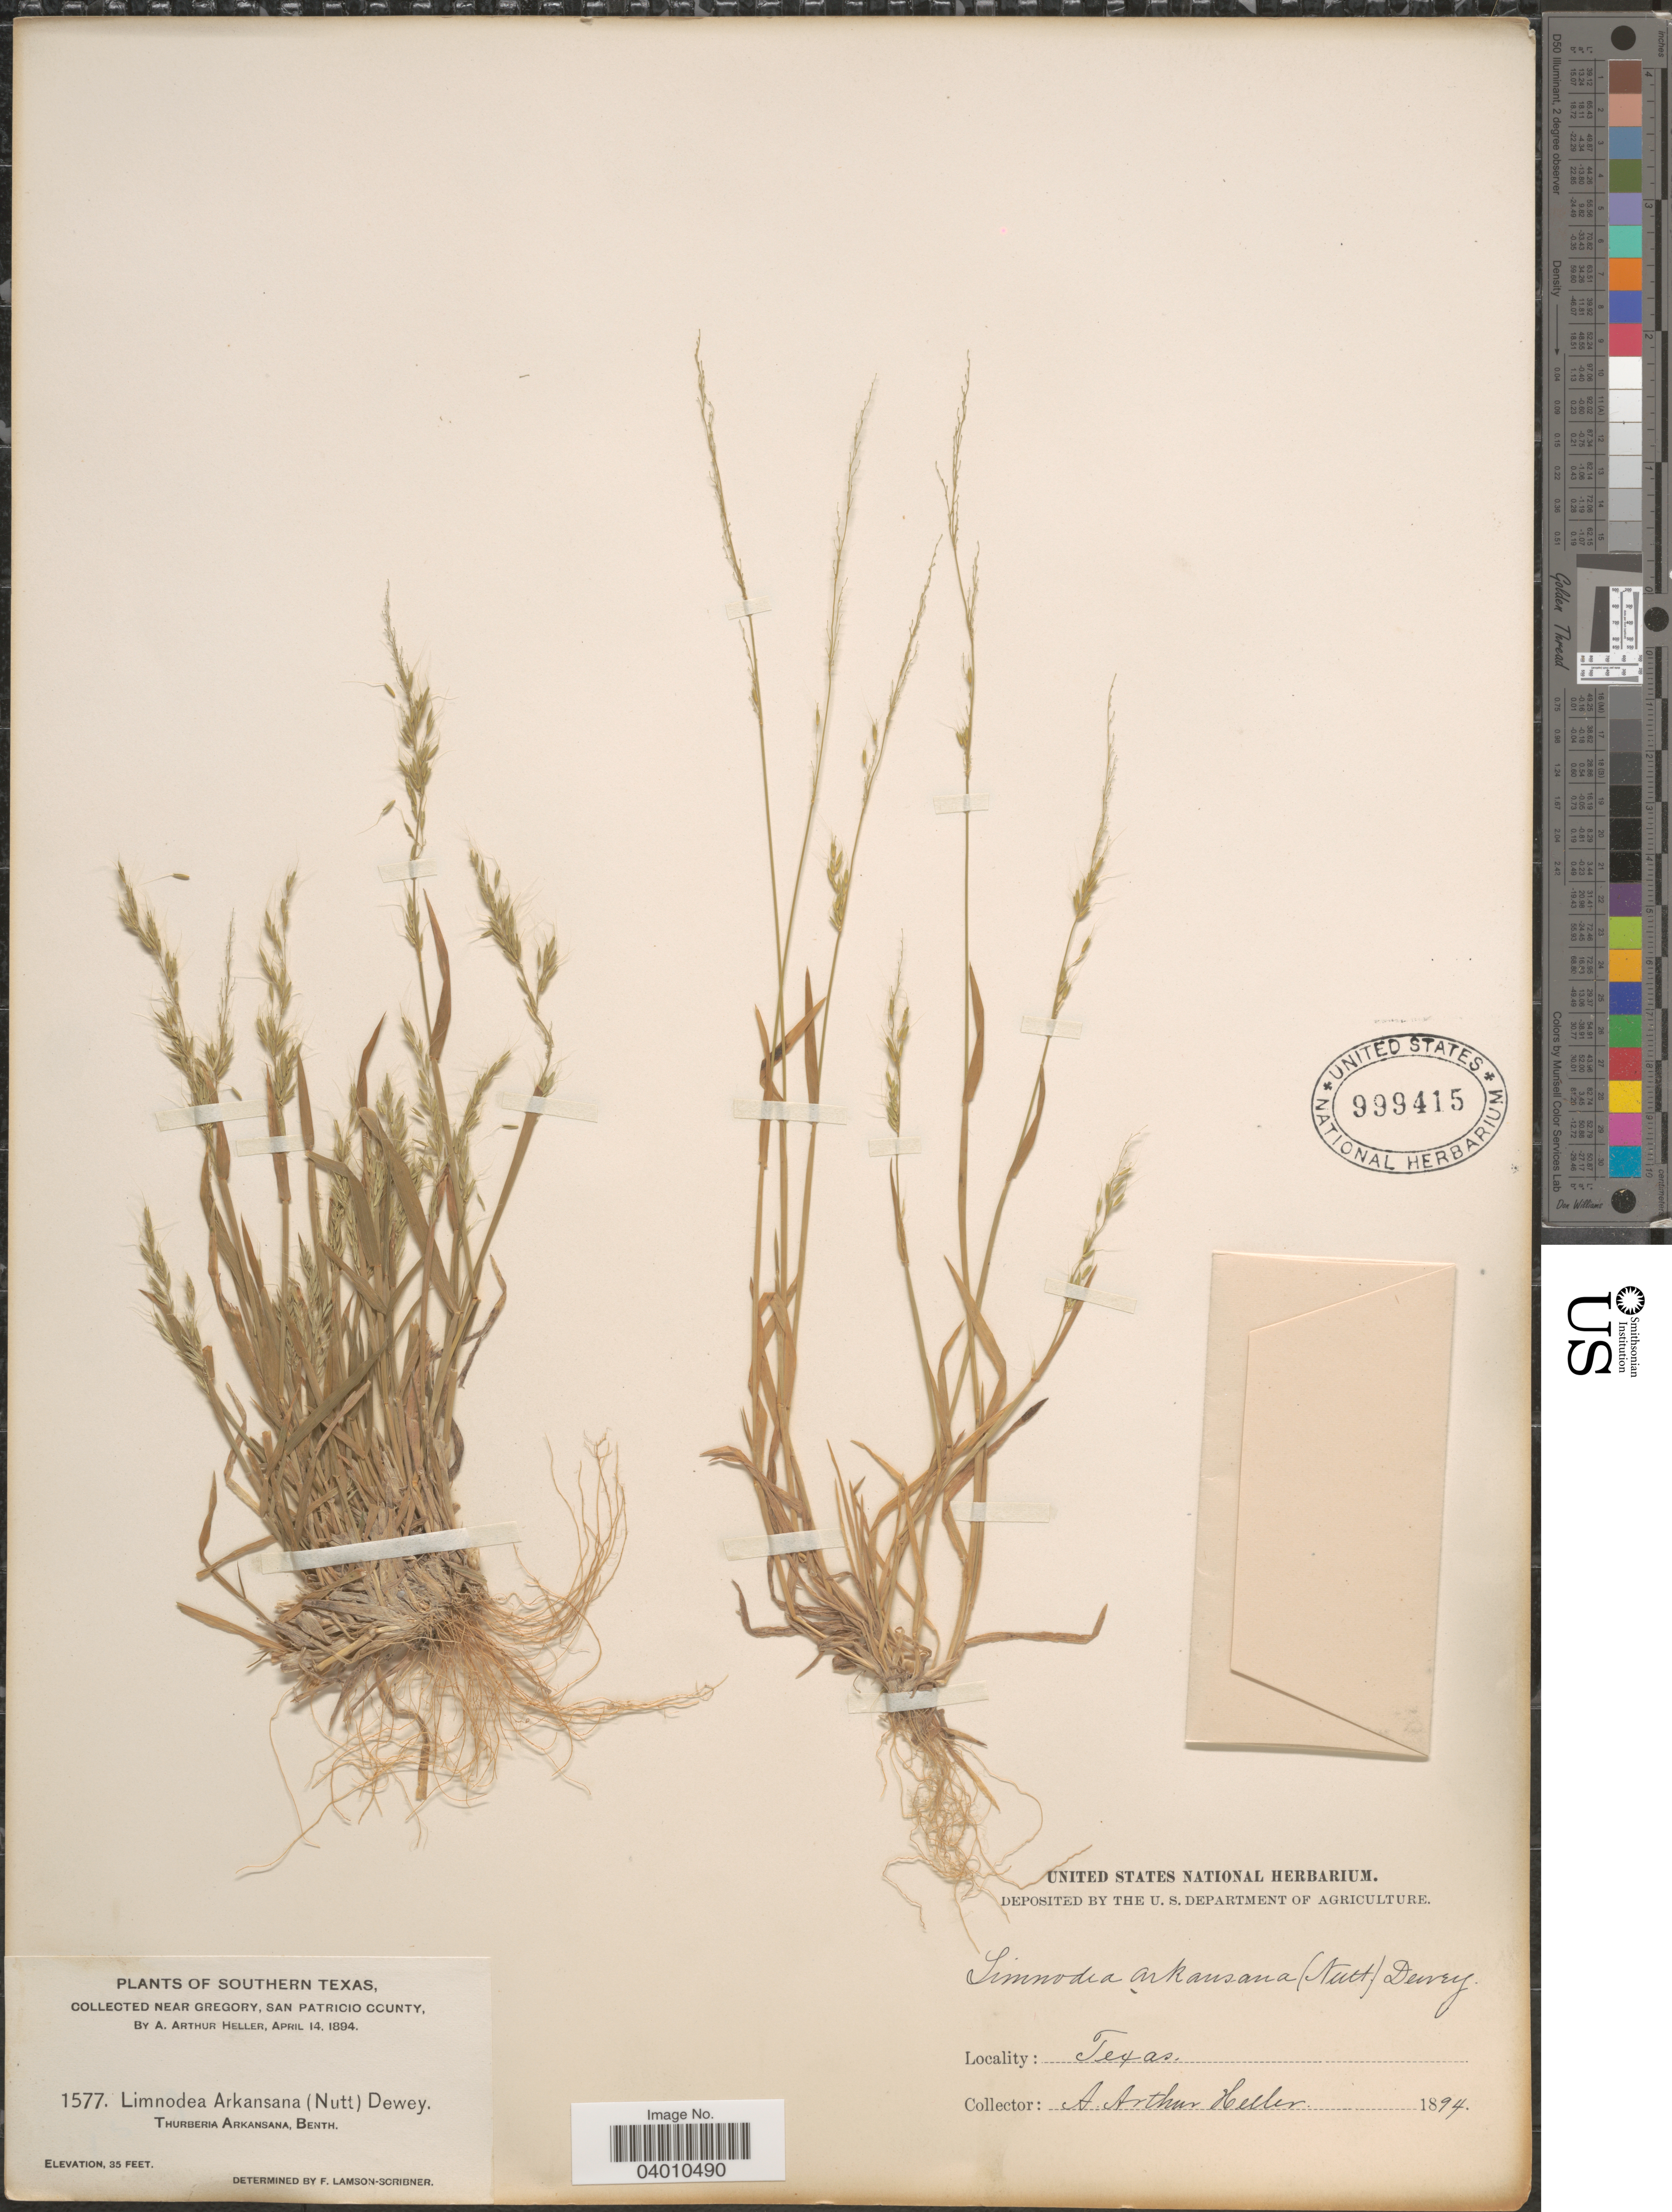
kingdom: Plantae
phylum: Tracheophyta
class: Liliopsida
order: Poales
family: Poaceae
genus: Limnodea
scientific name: Limnodea arkansana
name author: (Nutt.) L.H. Dewey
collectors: A. A. Heller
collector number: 1577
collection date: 1894-04-14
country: United States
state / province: Texas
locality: Southern Texas, near Gregory, San Patricio County.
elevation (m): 11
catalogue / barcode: US 999415